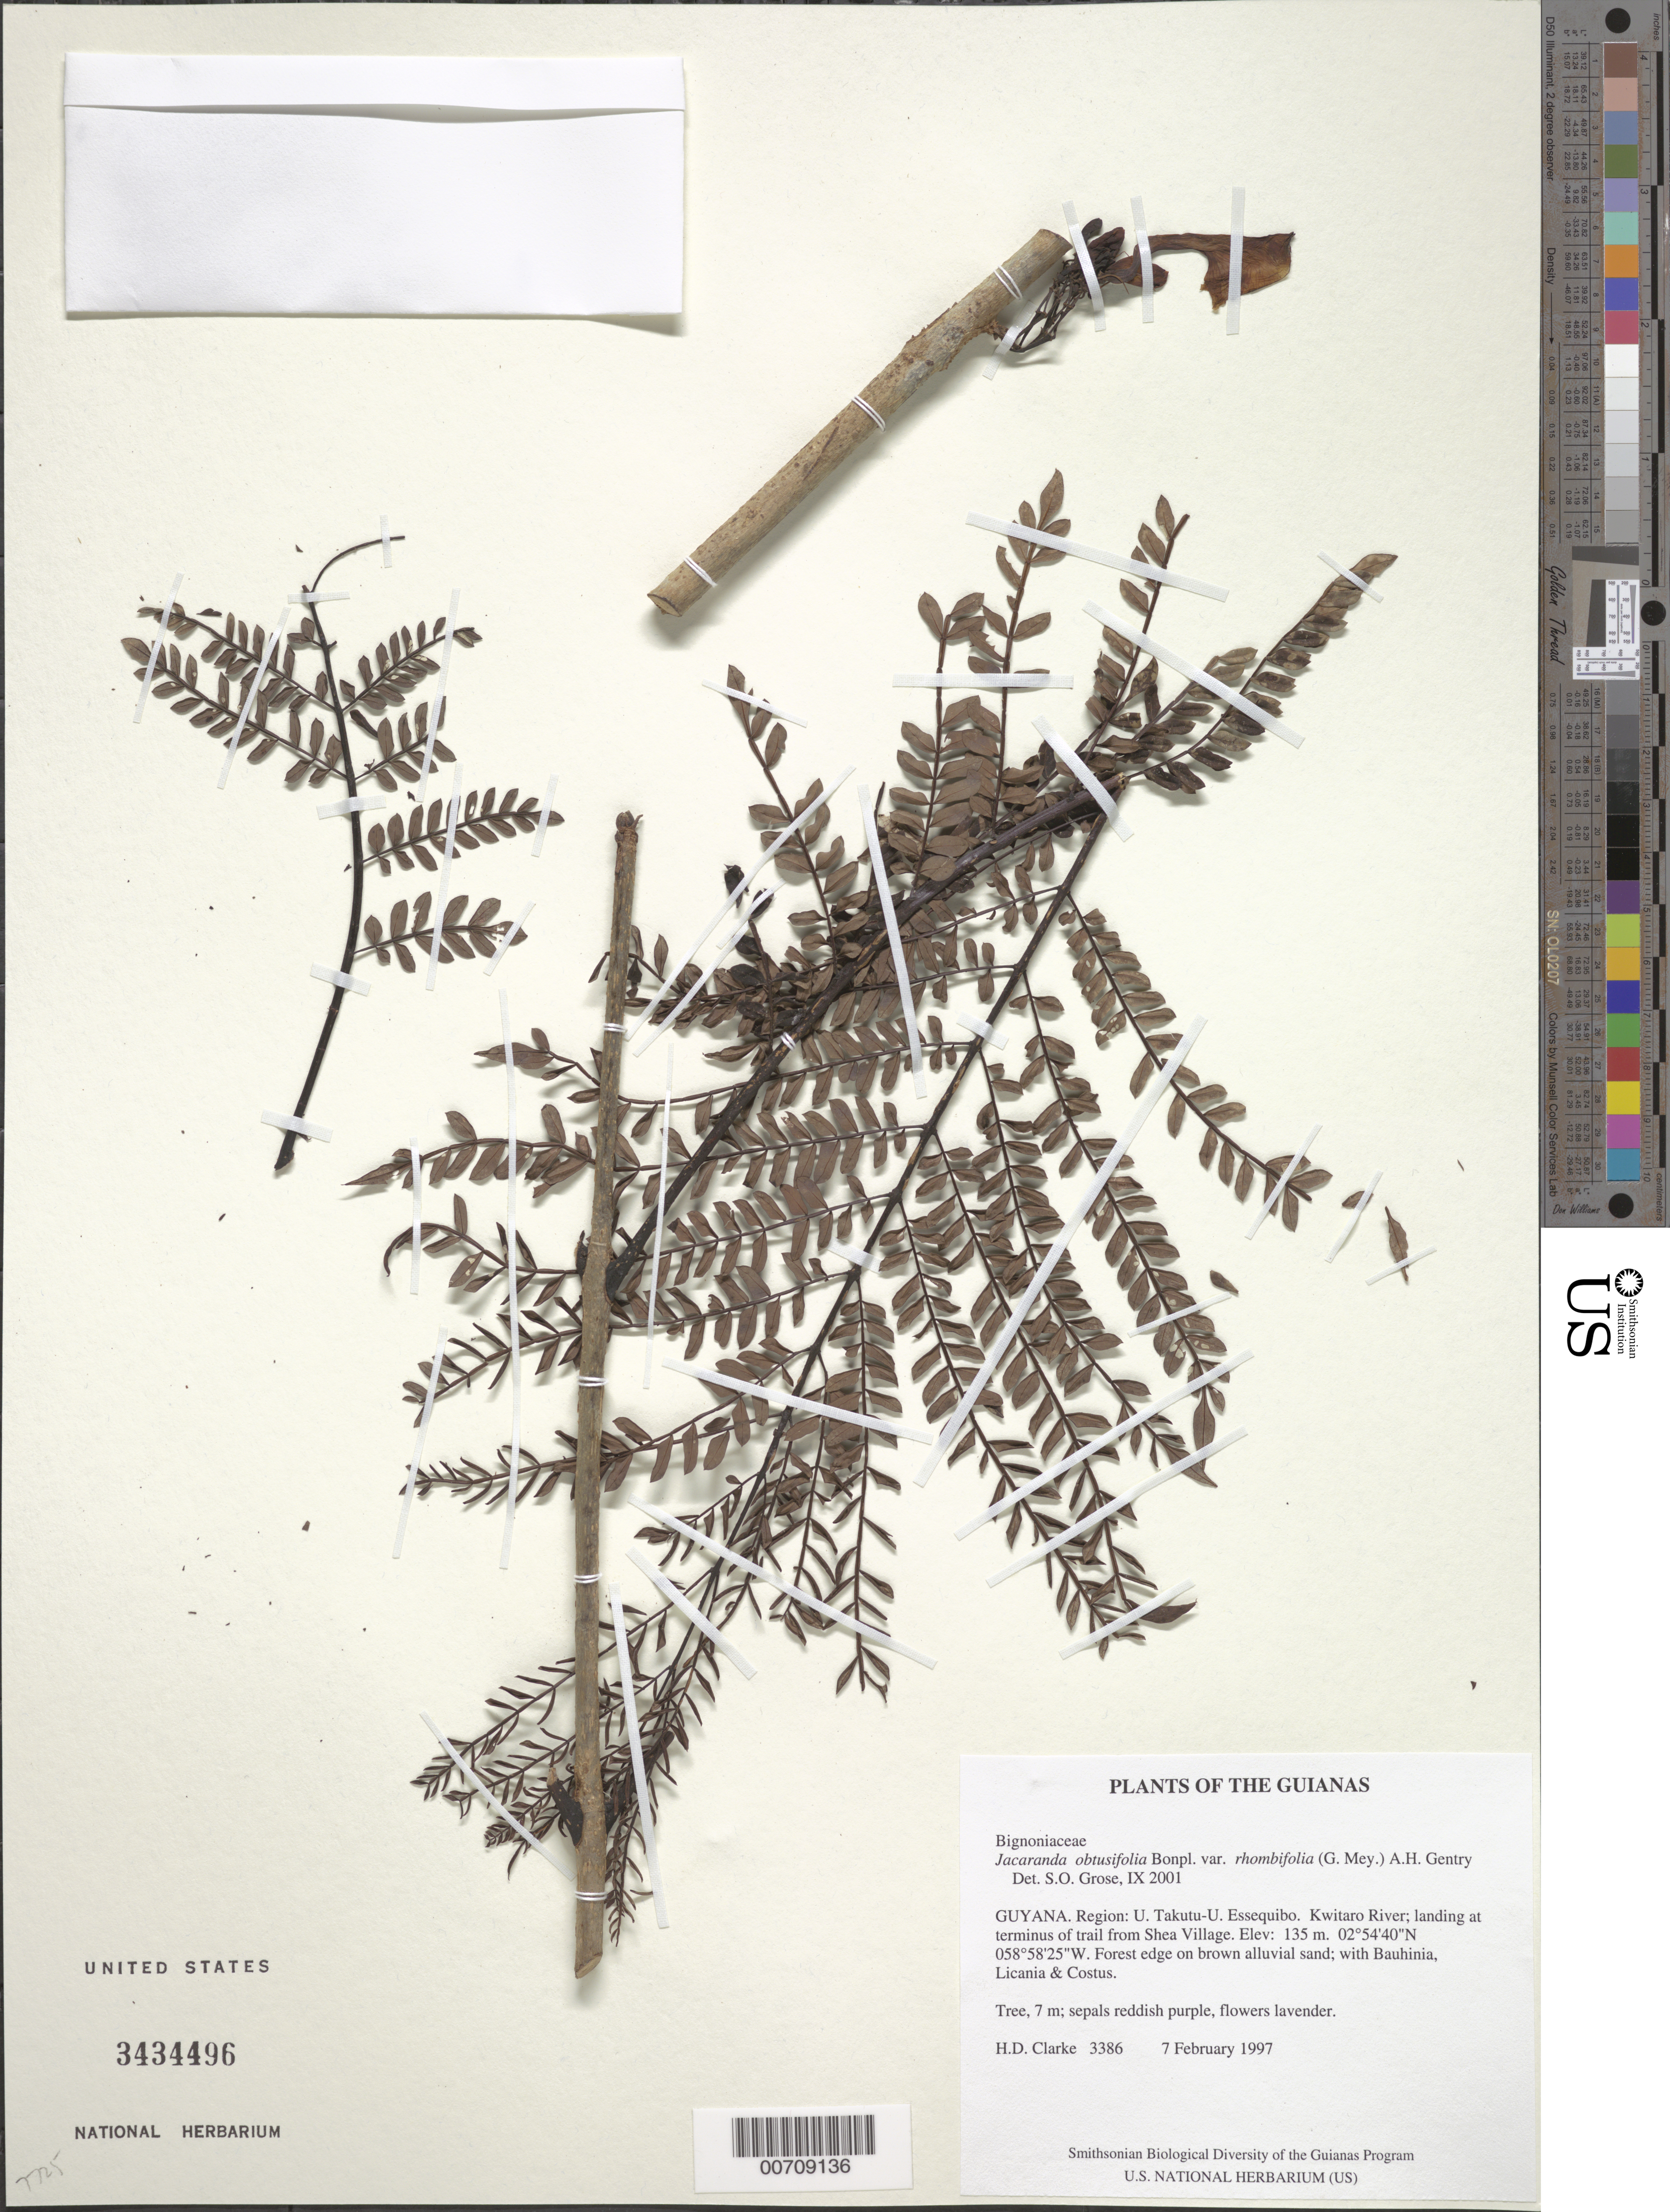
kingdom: Plantae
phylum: Tracheophyta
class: Magnoliopsida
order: Lamiales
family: Bignoniaceae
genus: Jacaranda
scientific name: Jacaranda obtusifolia var. rhombifolia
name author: (G. Mey.) Sandwith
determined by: Grose, S. O.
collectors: H. D. Clarke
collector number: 3386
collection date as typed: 7 February 1997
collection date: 1997-02-07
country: Guyana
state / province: U. Takutu-U. Essequibo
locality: Kwitaro River; landing at terminus of trail from Shea Village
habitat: Forest edge on brown alluvial sand; with Bauhinia, Licania & Costus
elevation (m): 135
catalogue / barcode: US 3434496